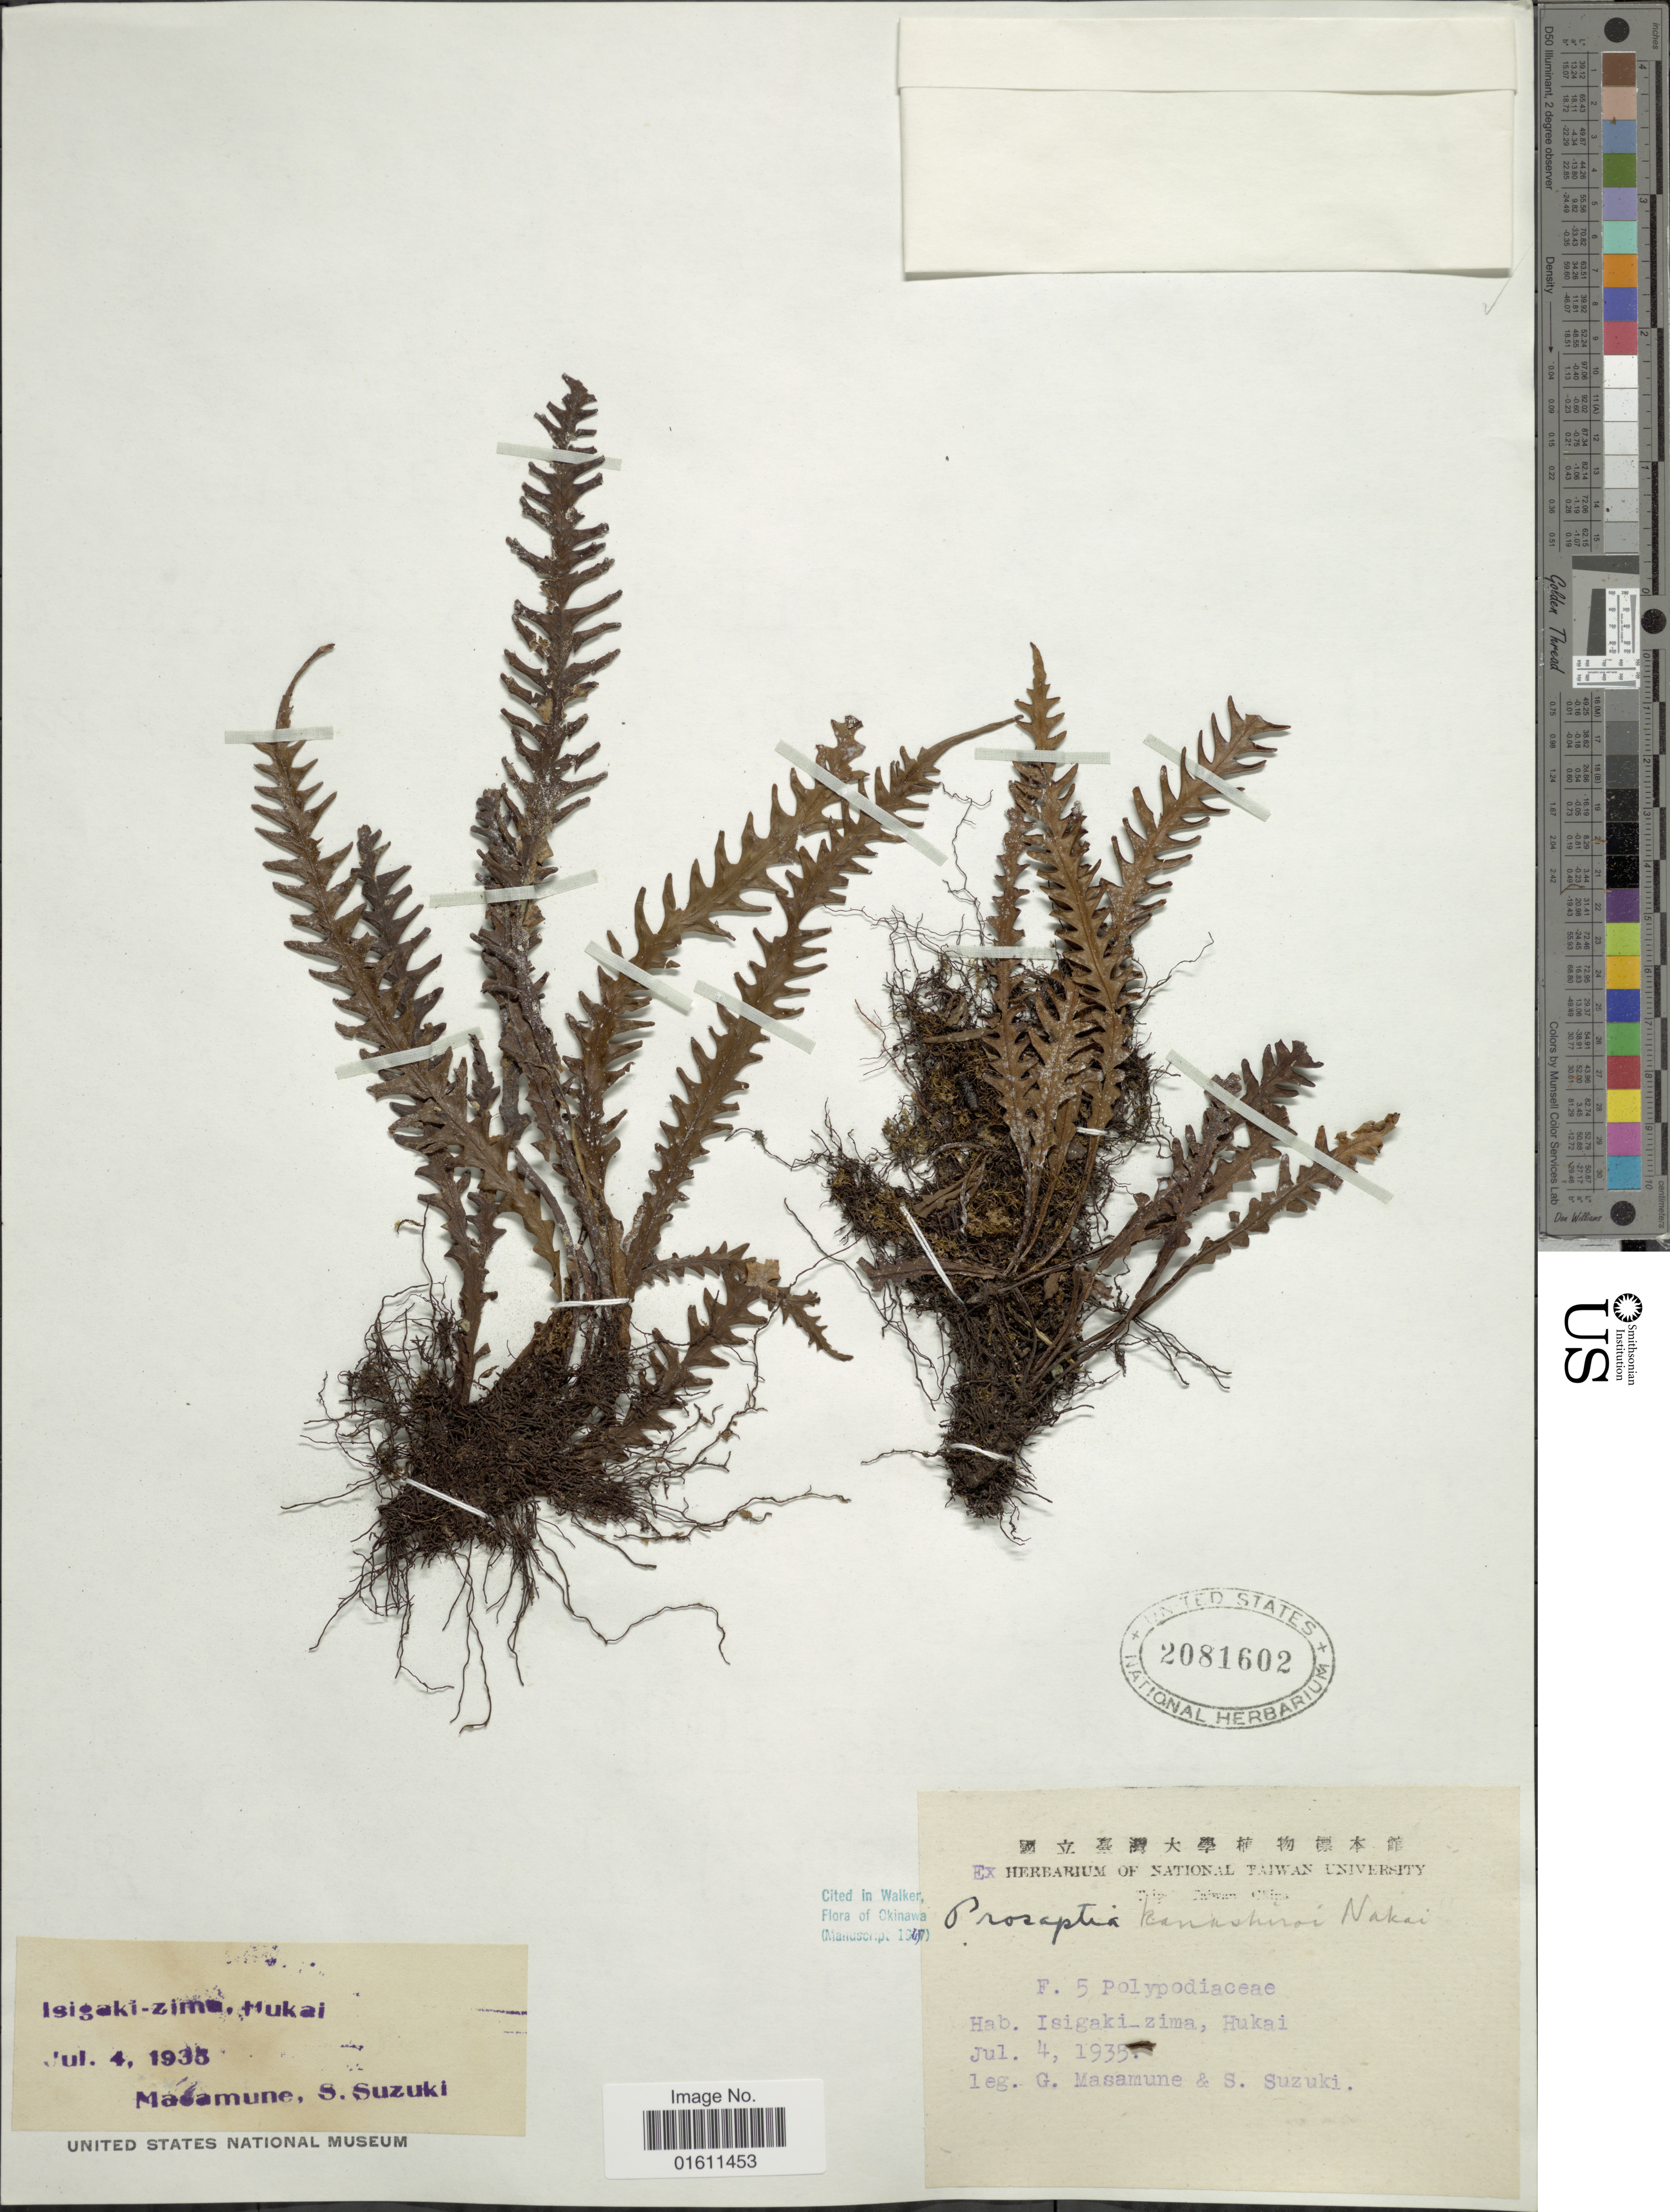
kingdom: Plantae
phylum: Tracheophyta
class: Polypodiopsida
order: Polypodiales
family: Polypodiaceae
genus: Prosaptia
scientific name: Prosaptia kanashiroi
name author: (Hayata) Nakai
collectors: G. Masamune & S. Suzuki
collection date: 1935-07-04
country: Japan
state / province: Okinawa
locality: Ishigaki-zima, Hukai.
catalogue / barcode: US 2081602